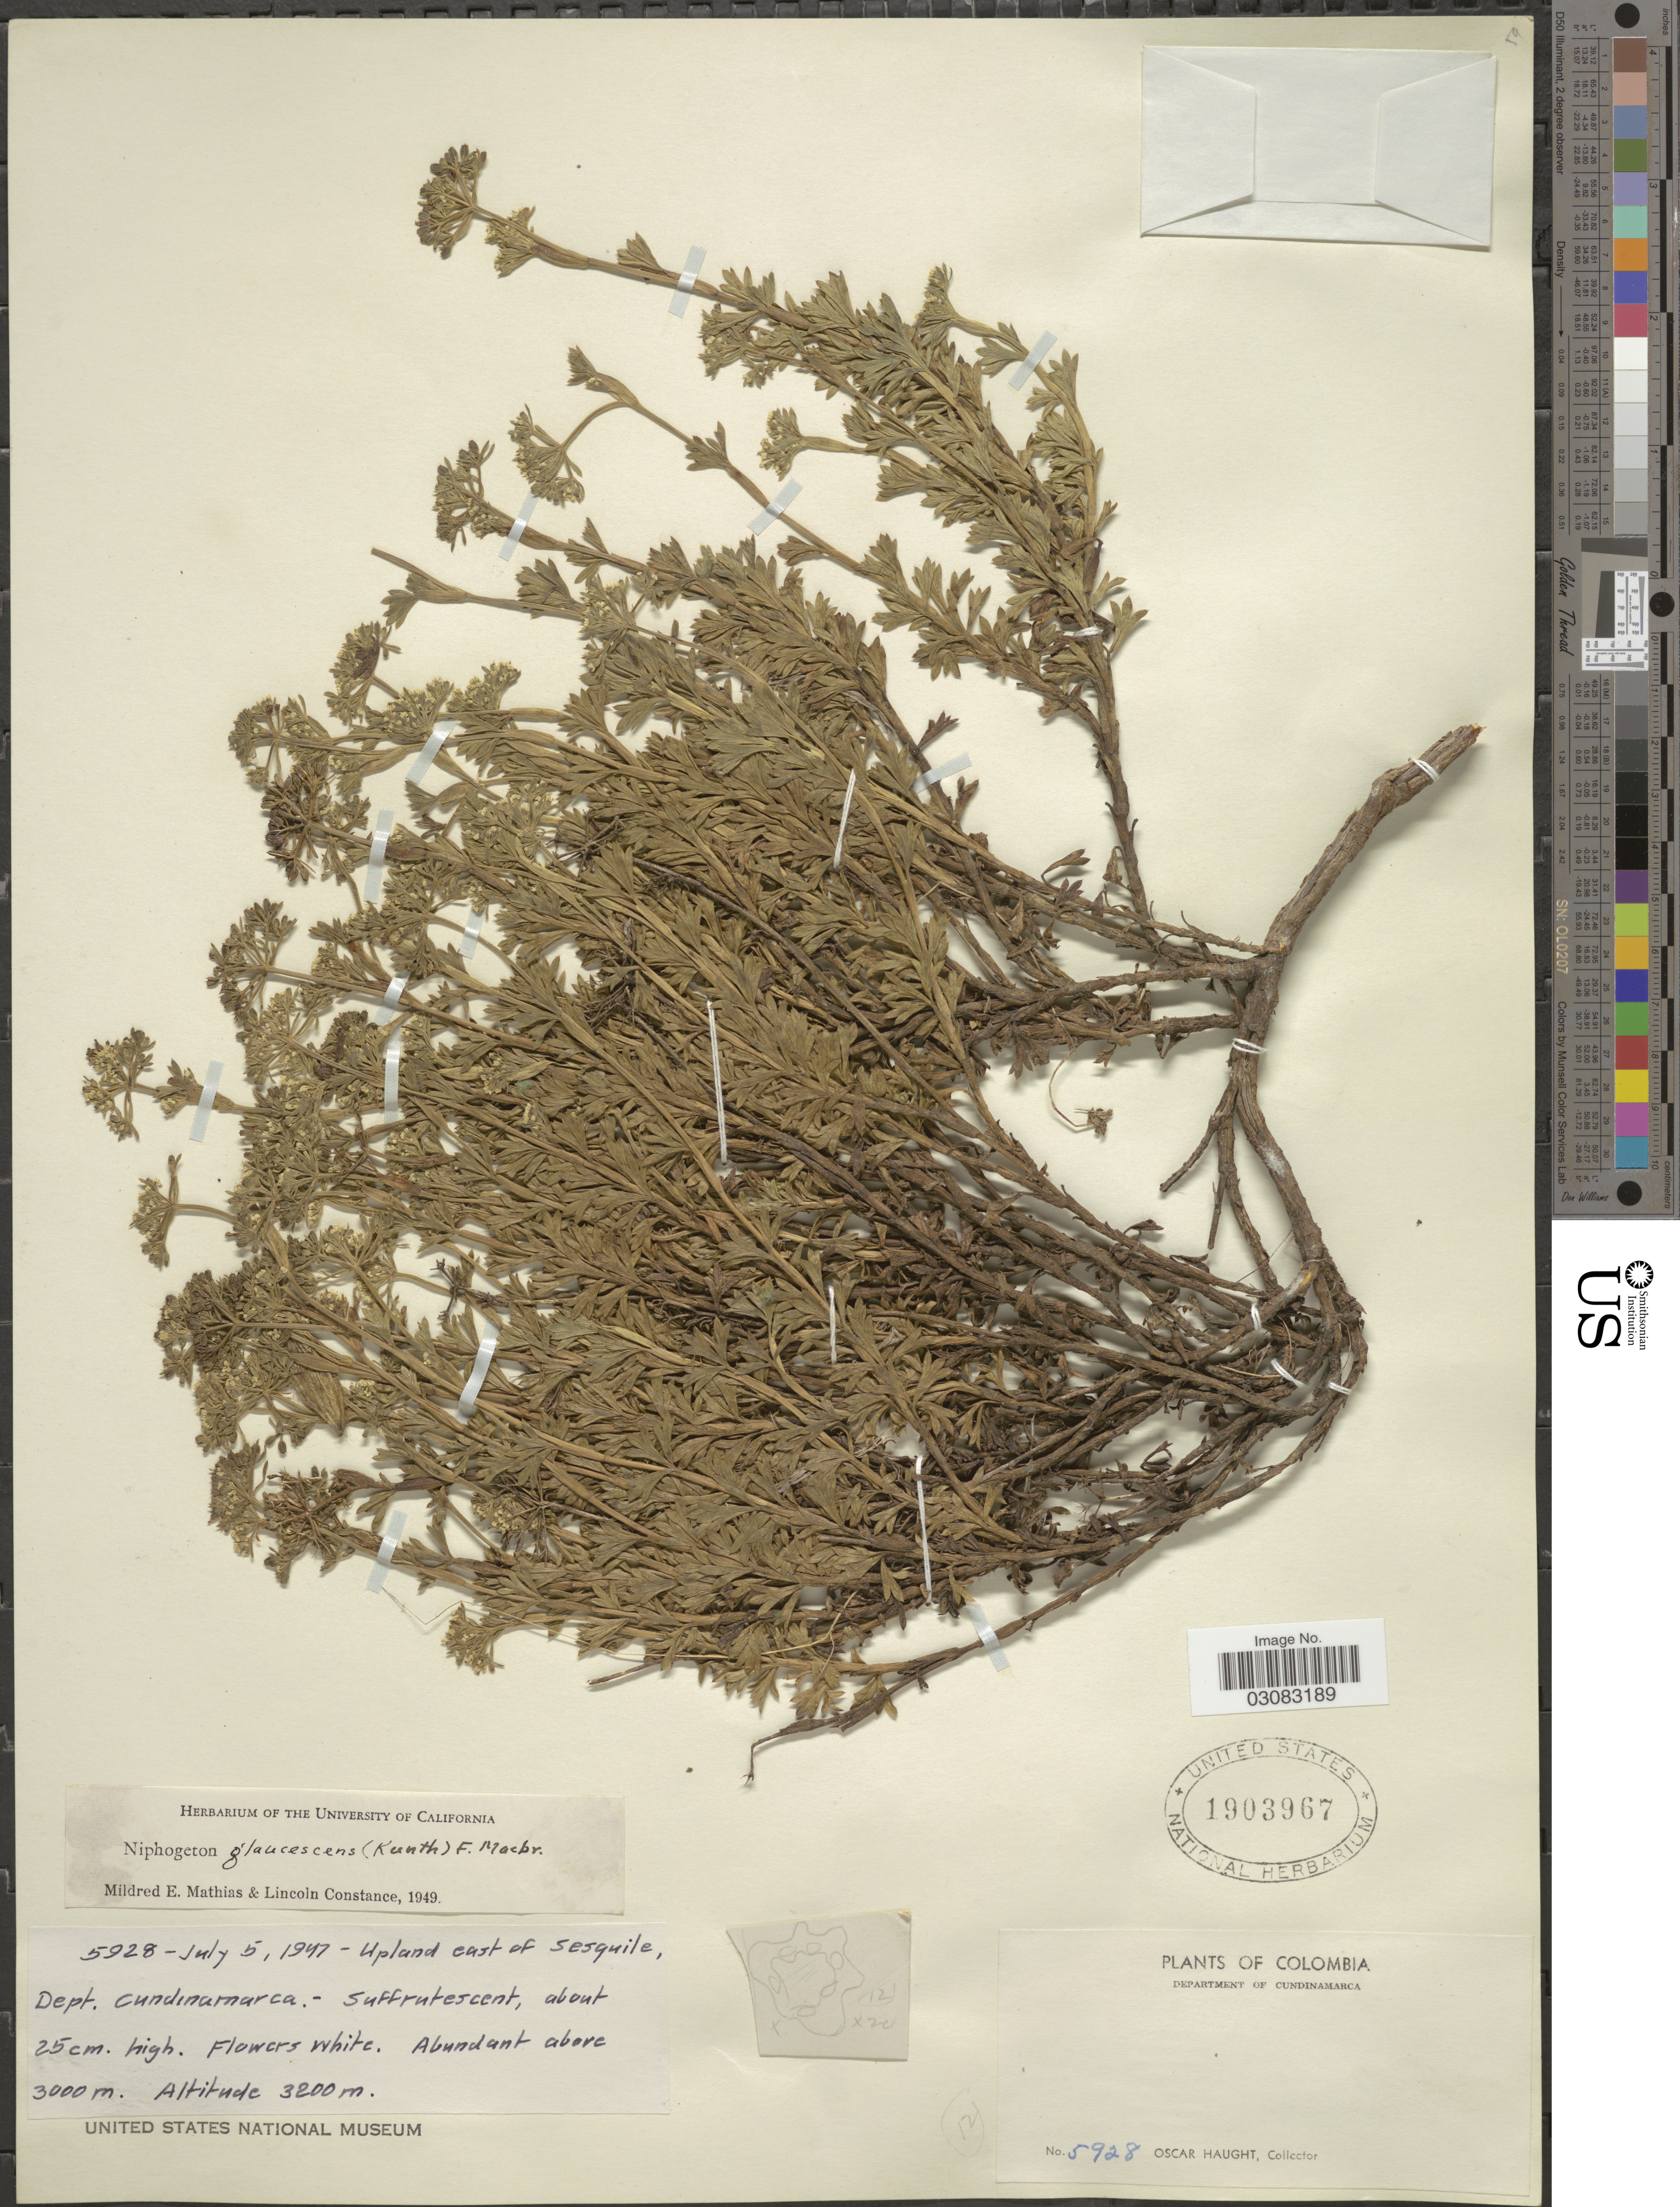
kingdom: Plantae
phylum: Tracheophyta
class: Magnoliopsida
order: Apiales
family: Apiaceae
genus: Niphogeton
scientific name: Niphogeton glaucescens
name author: (Kunth) J.F. Macbr.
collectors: O. L. Haught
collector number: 5928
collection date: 1947-07-05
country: Colombia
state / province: Cundinamarca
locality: Upland east of Sesquile, Dept. Cundinamarca. Department of Cundinamarca.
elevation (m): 3200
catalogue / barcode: US 1903967